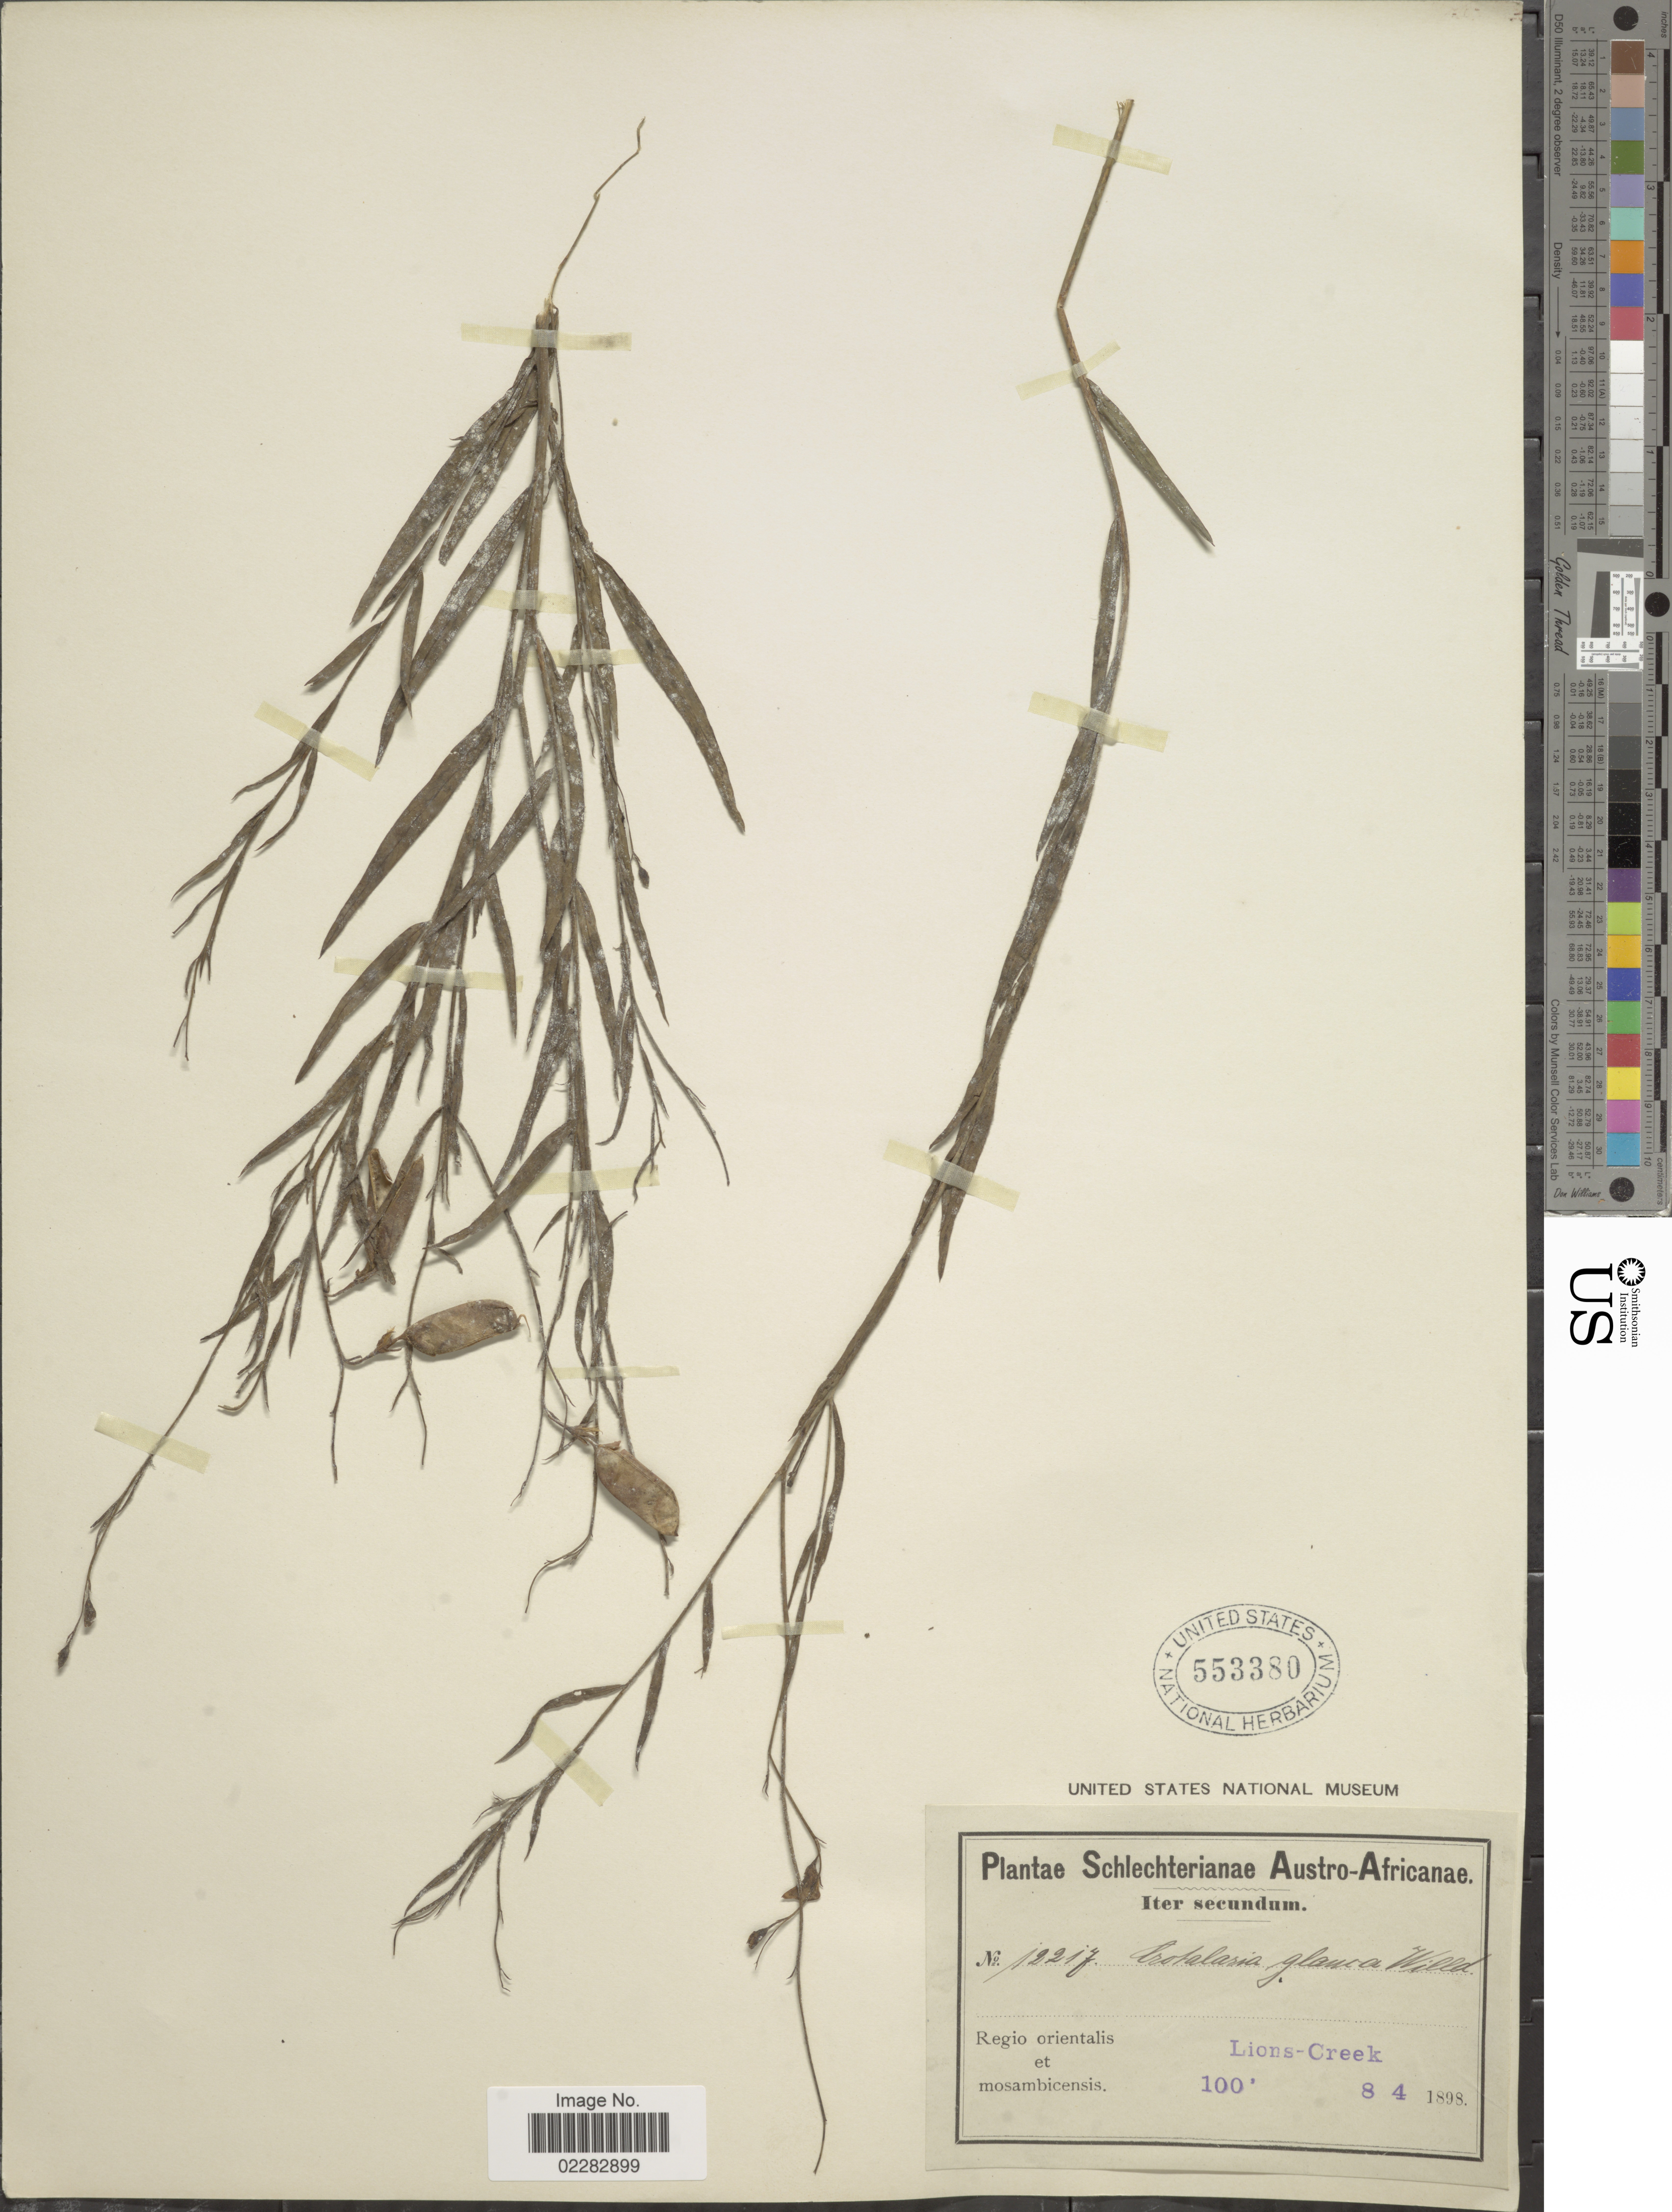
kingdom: Plantae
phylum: Tracheophyta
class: Magnoliopsida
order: Fabales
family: Fabaceae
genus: Crotalaria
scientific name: Crotalaria glauca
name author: Willd.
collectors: Schlechter, --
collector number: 12217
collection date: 1898-04-08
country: Mozambique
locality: Austro-Africanae, Iter Secundum, Regio orientalis et mosambicensis, Lions-Creek.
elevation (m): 30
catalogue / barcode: US 553380